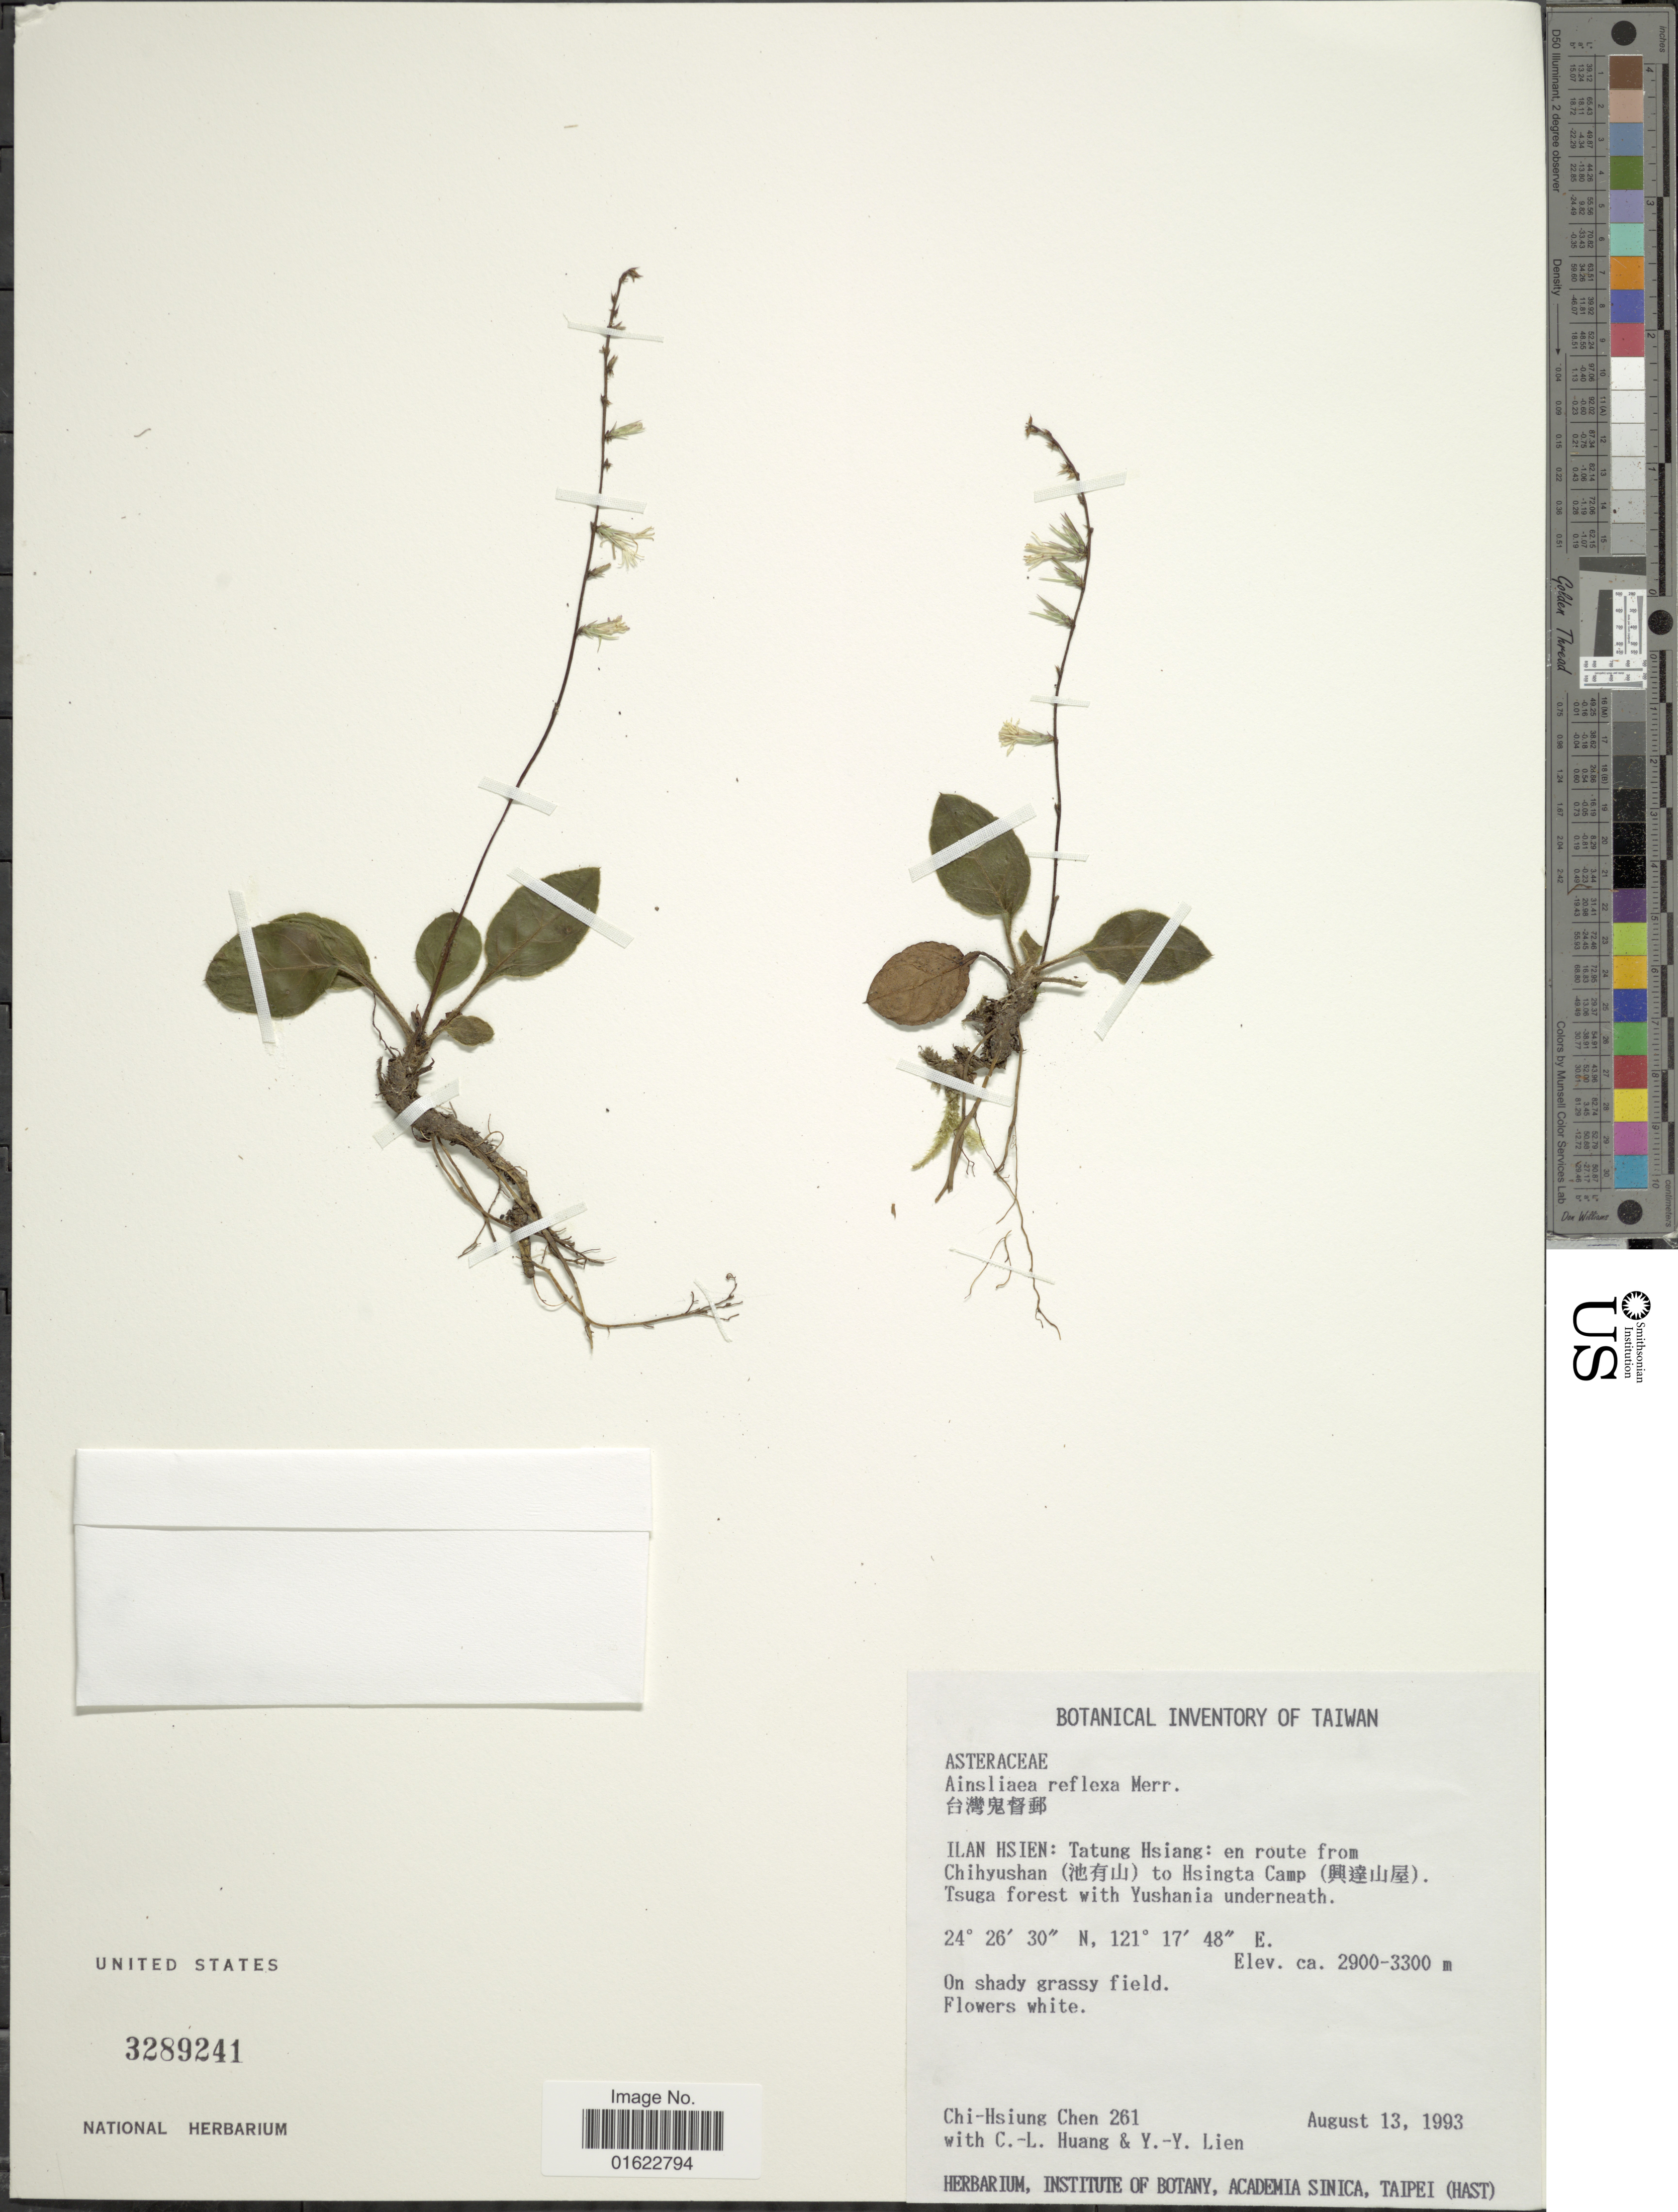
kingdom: Plantae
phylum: Tracheophyta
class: Magnoliopsida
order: Asterales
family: Asteraceae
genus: Ainsliaea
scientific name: Ainsliaea reflexa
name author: Merr.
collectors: C.-H. Chen, C.-L. Huang & Y. Y. Lien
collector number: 261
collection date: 1993-08-13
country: Taiwan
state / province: Ilan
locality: Ilan Hsien: Tatung Hsiang: en route from Chiyushan (X) to Hsingta Camp (X), Tsunga forest.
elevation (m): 2900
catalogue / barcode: US 3289241